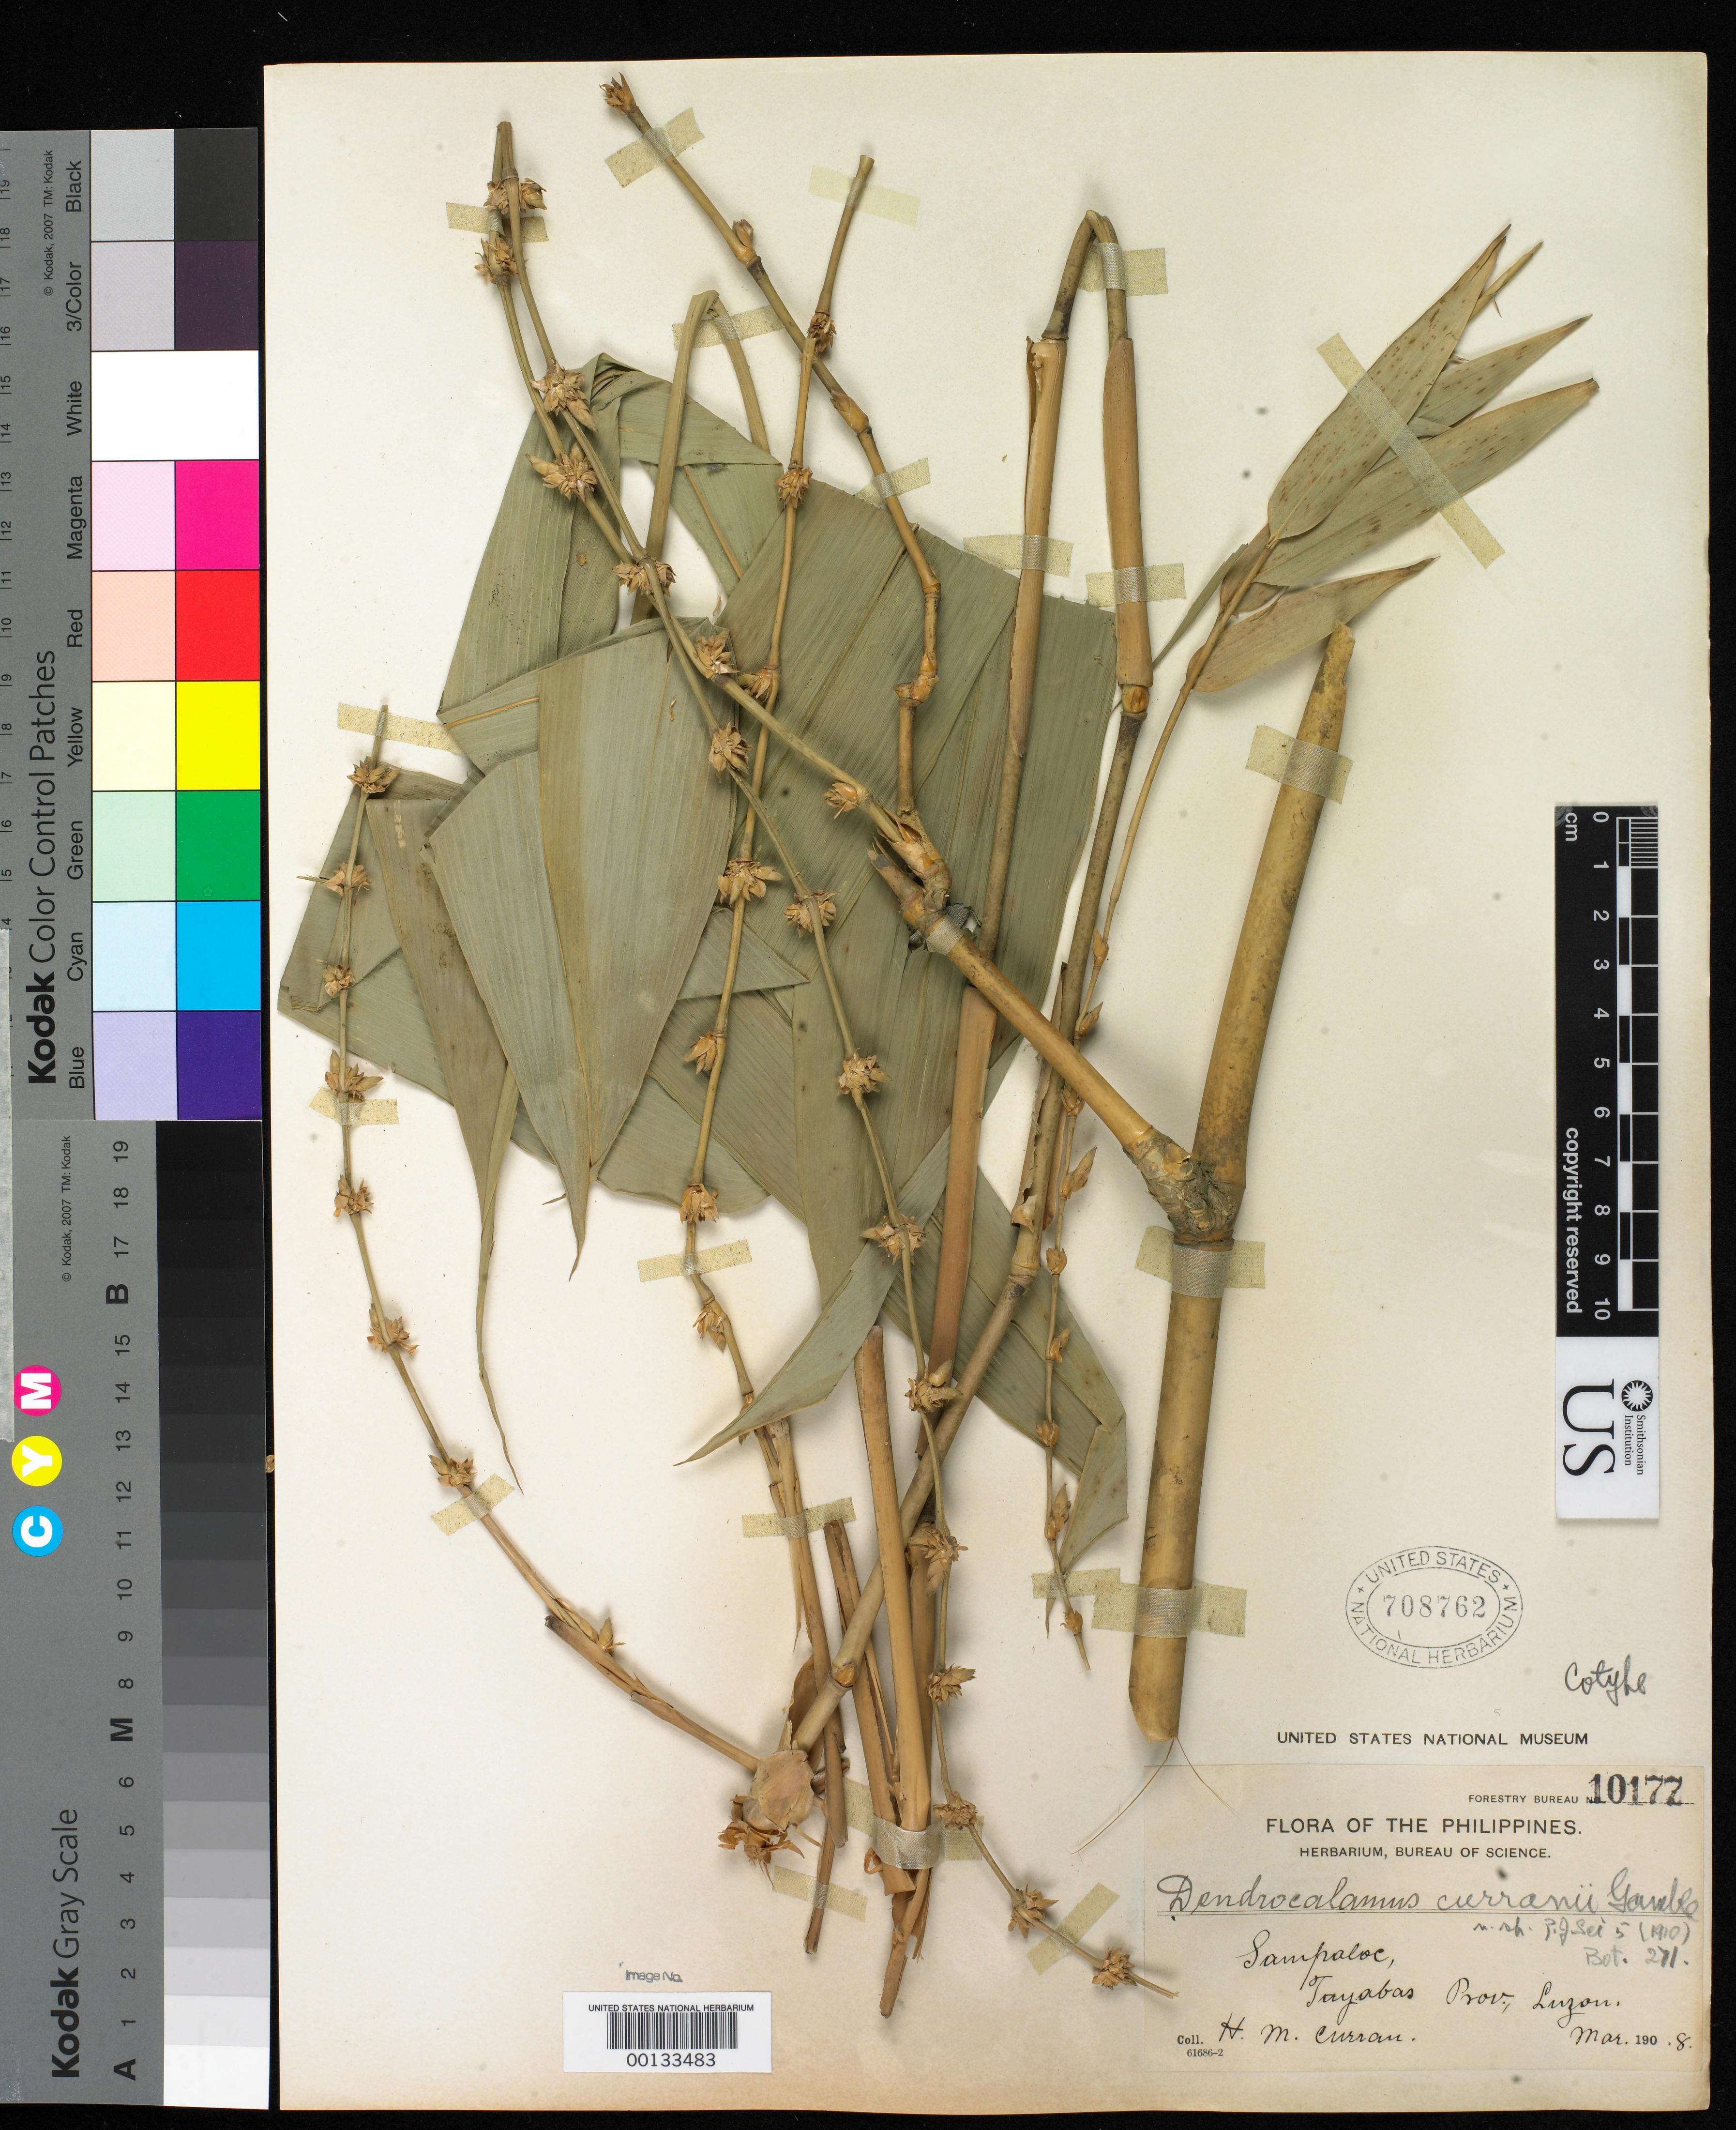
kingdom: Plantae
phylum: Tracheophyta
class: Liliopsida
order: Poales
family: Poaceae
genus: Dendrocalamus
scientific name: Dendrocalamus curranii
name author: Gamble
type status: Syntype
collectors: H. M. Curran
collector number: For. Bur. 10177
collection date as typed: Mar 1908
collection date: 1908-03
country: Philippines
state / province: Calabarzon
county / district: Quezon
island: Luzon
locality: Sampaloc.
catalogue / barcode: US 708762